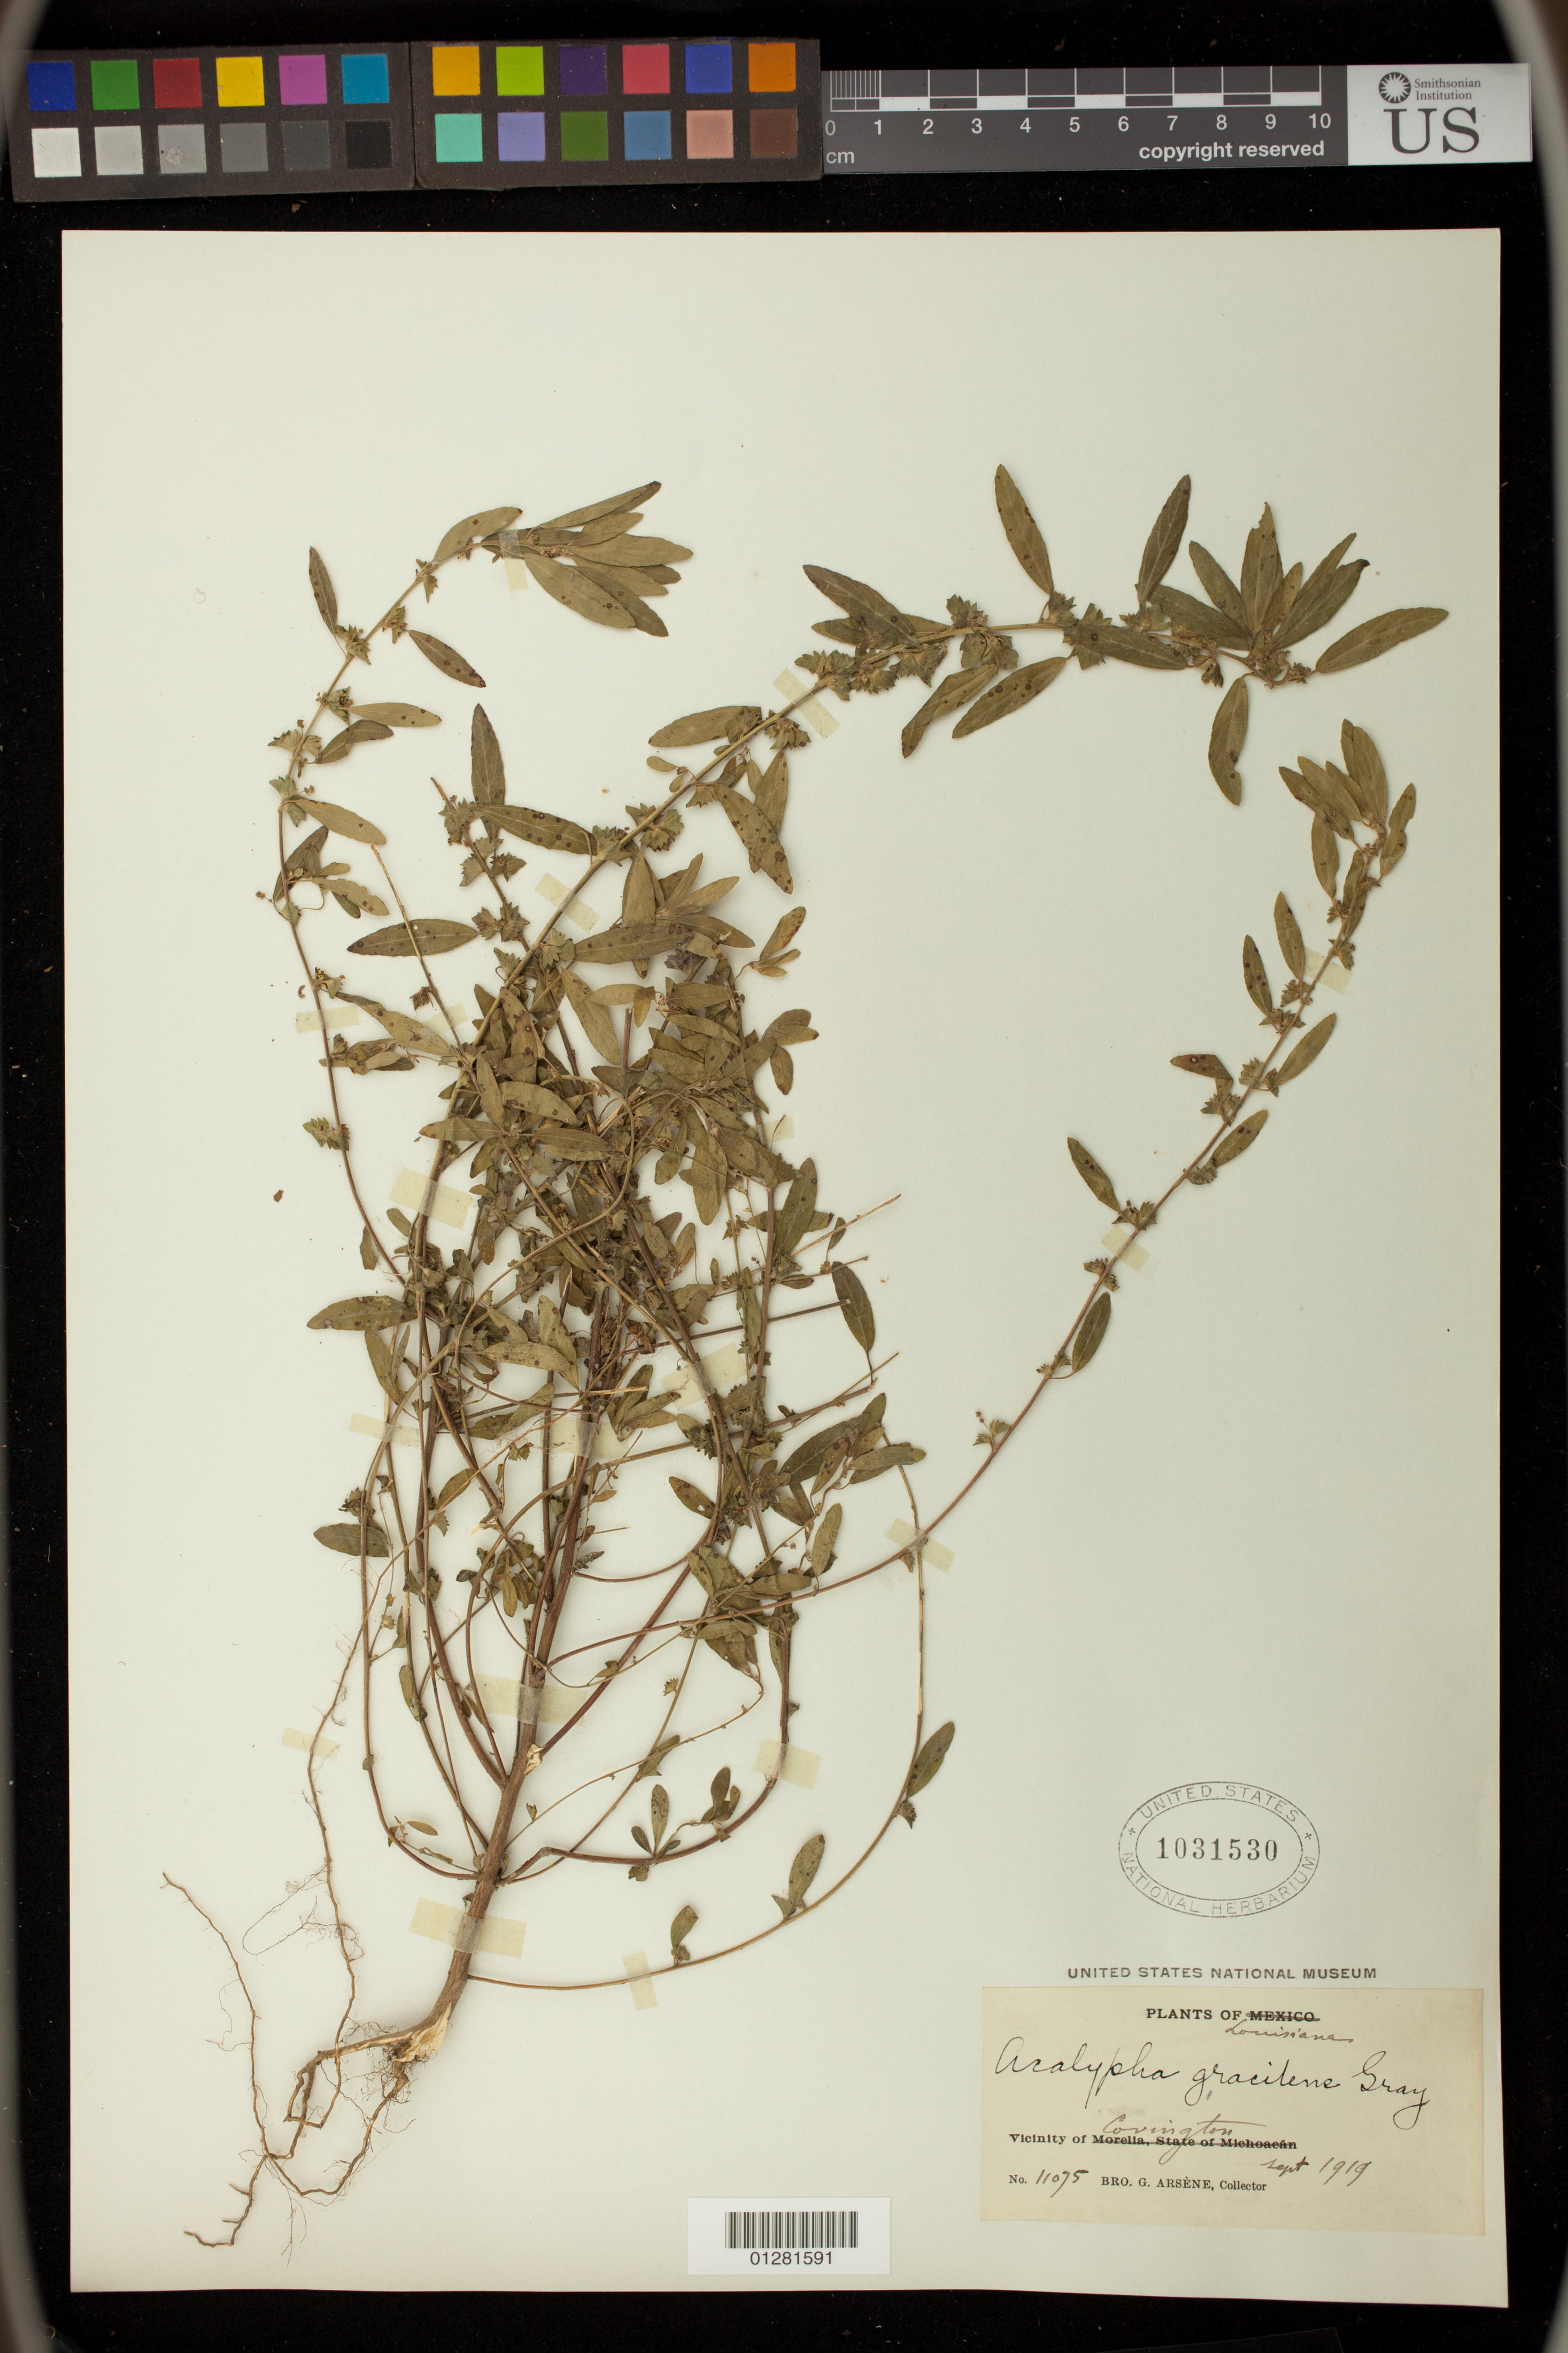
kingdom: Plantae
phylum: Tracheophyta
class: Magnoliopsida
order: Malpighiales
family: Euphorbiaceae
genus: Acalypha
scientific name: Acalypha gracilens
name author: A. Gray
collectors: Bro. G. Arsène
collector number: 11075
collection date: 1919-09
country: United States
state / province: Louisiana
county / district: Saint Tammany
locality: Vicinity of Covington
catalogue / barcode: US 1031530